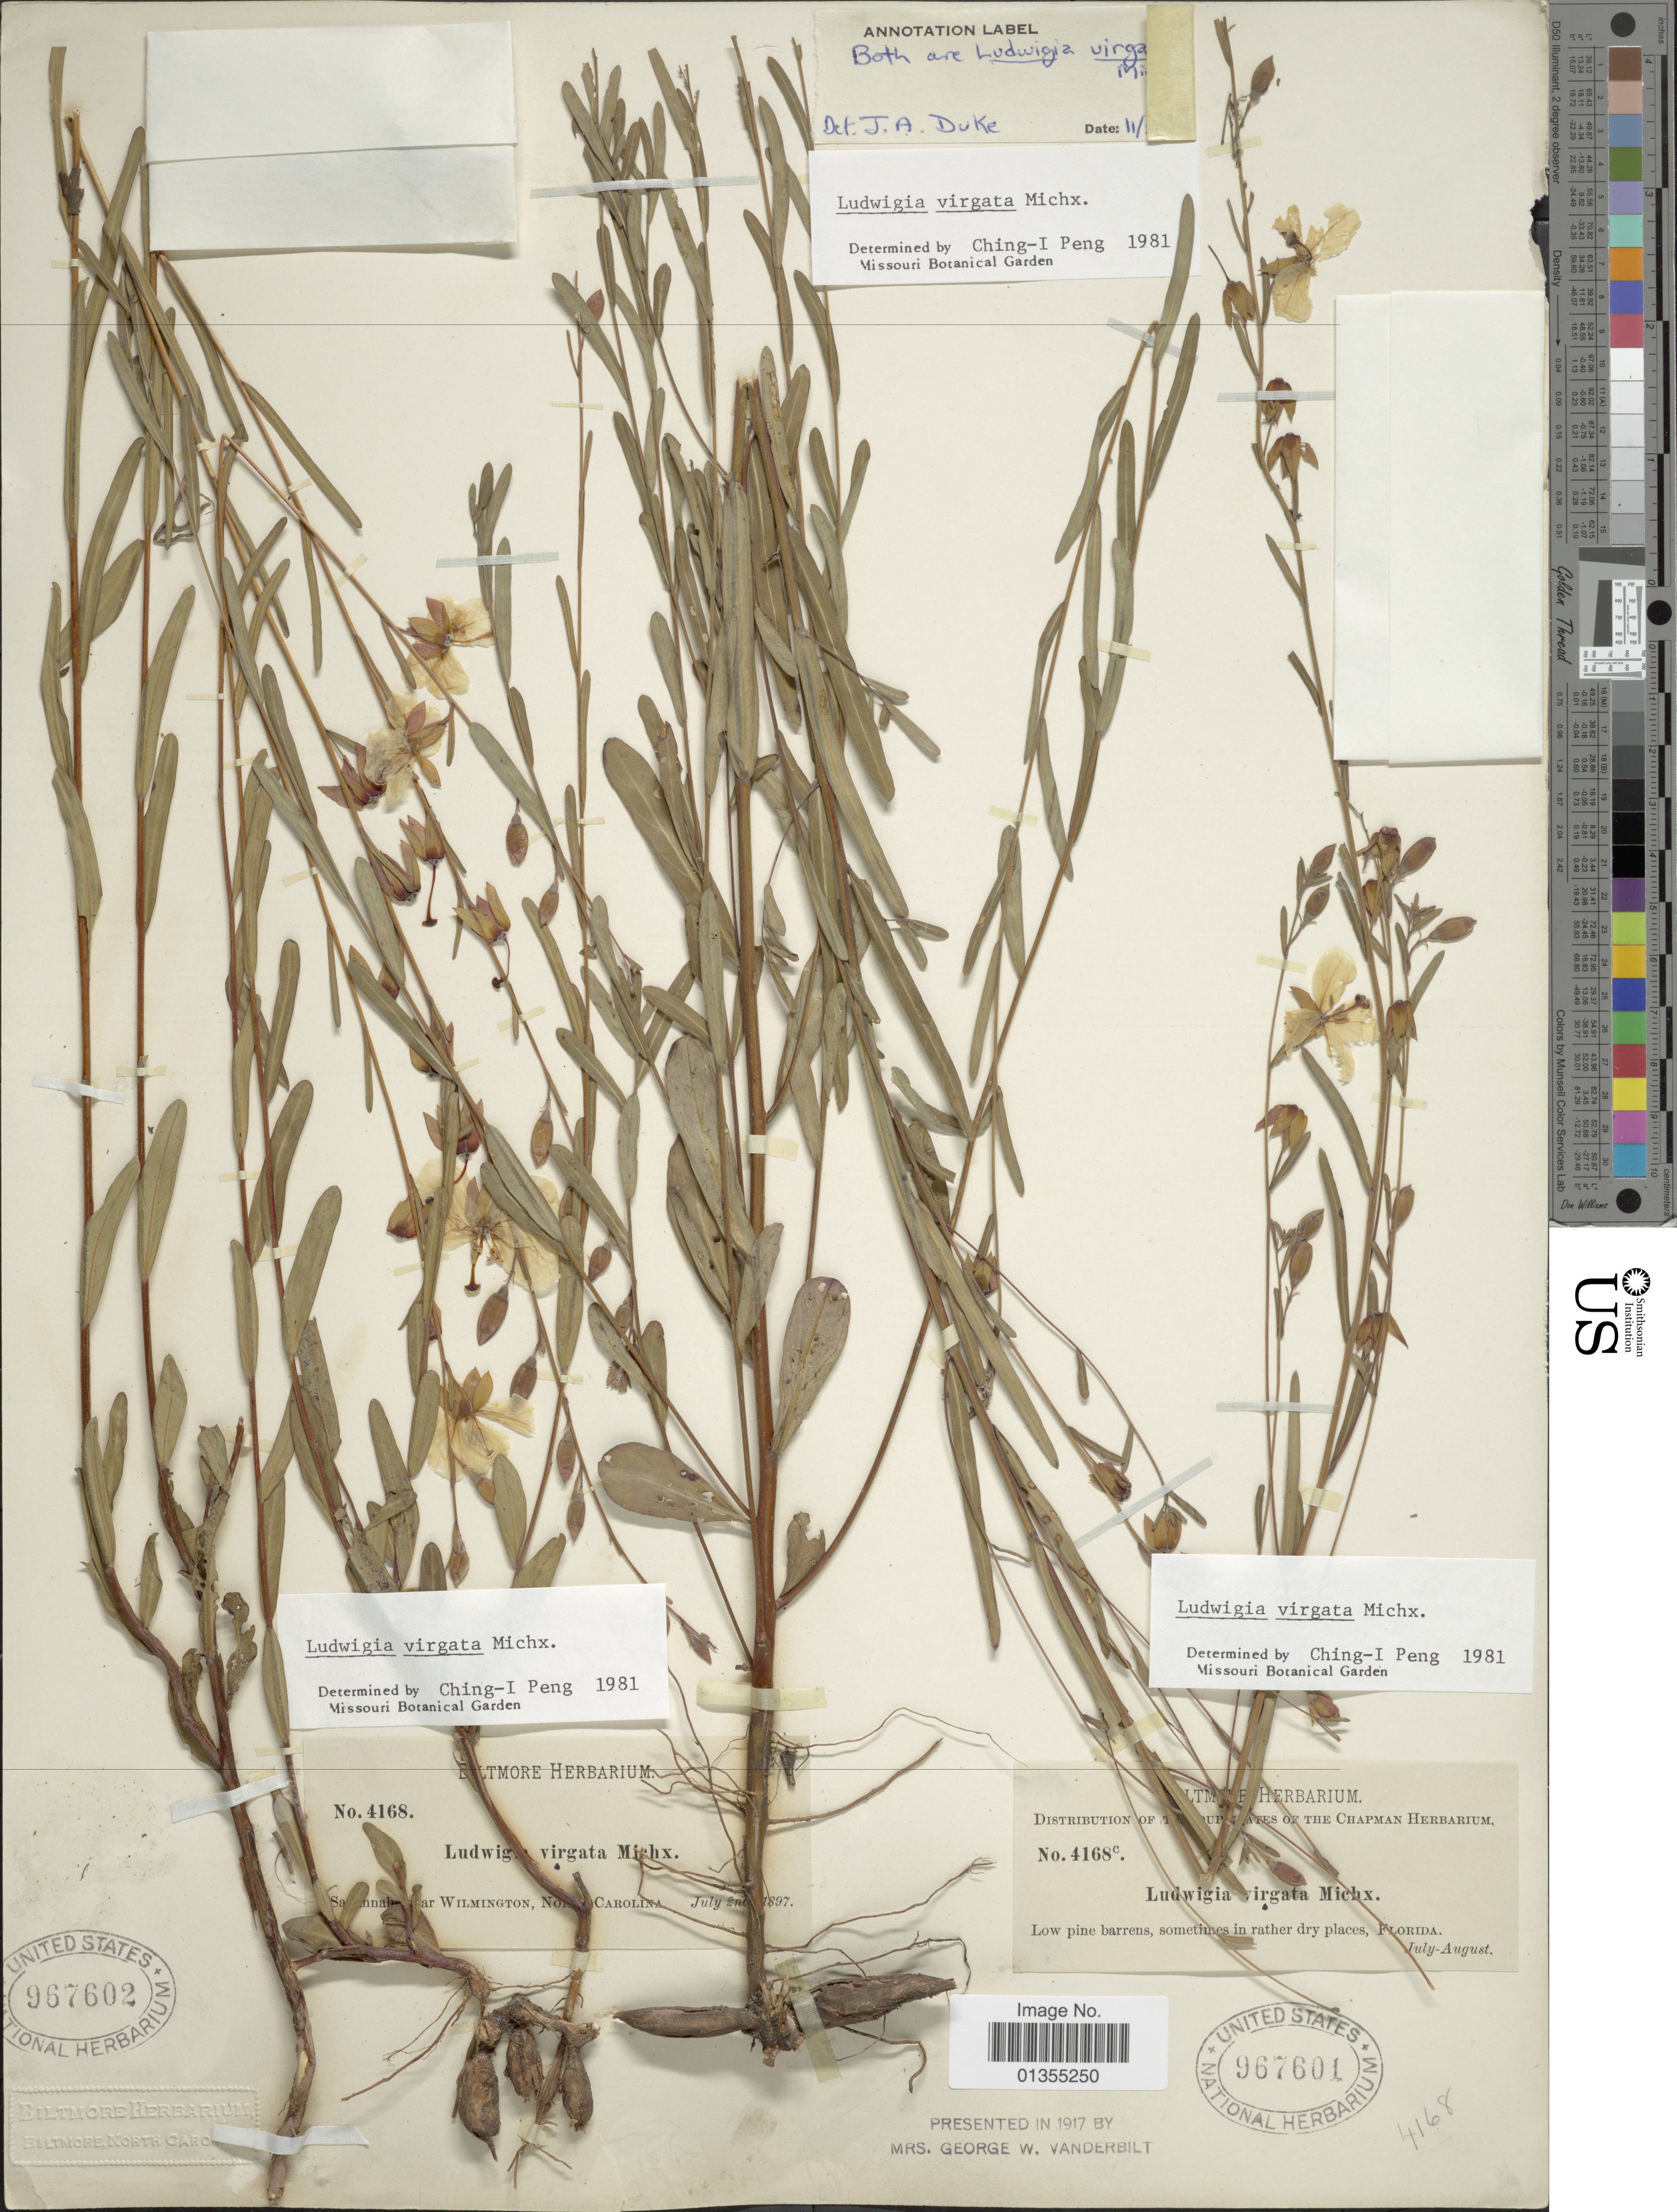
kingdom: Plantae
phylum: Tracheophyta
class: Magnoliopsida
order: Myrtales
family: Onagraceae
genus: Ludwigia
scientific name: Ludwigia virgata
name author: Michx.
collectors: ex herb. Biltmore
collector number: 4168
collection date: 1897-07-02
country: United States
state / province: North Carolina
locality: Savannahs near Wilmington, North Carolina.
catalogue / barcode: US 967602-2